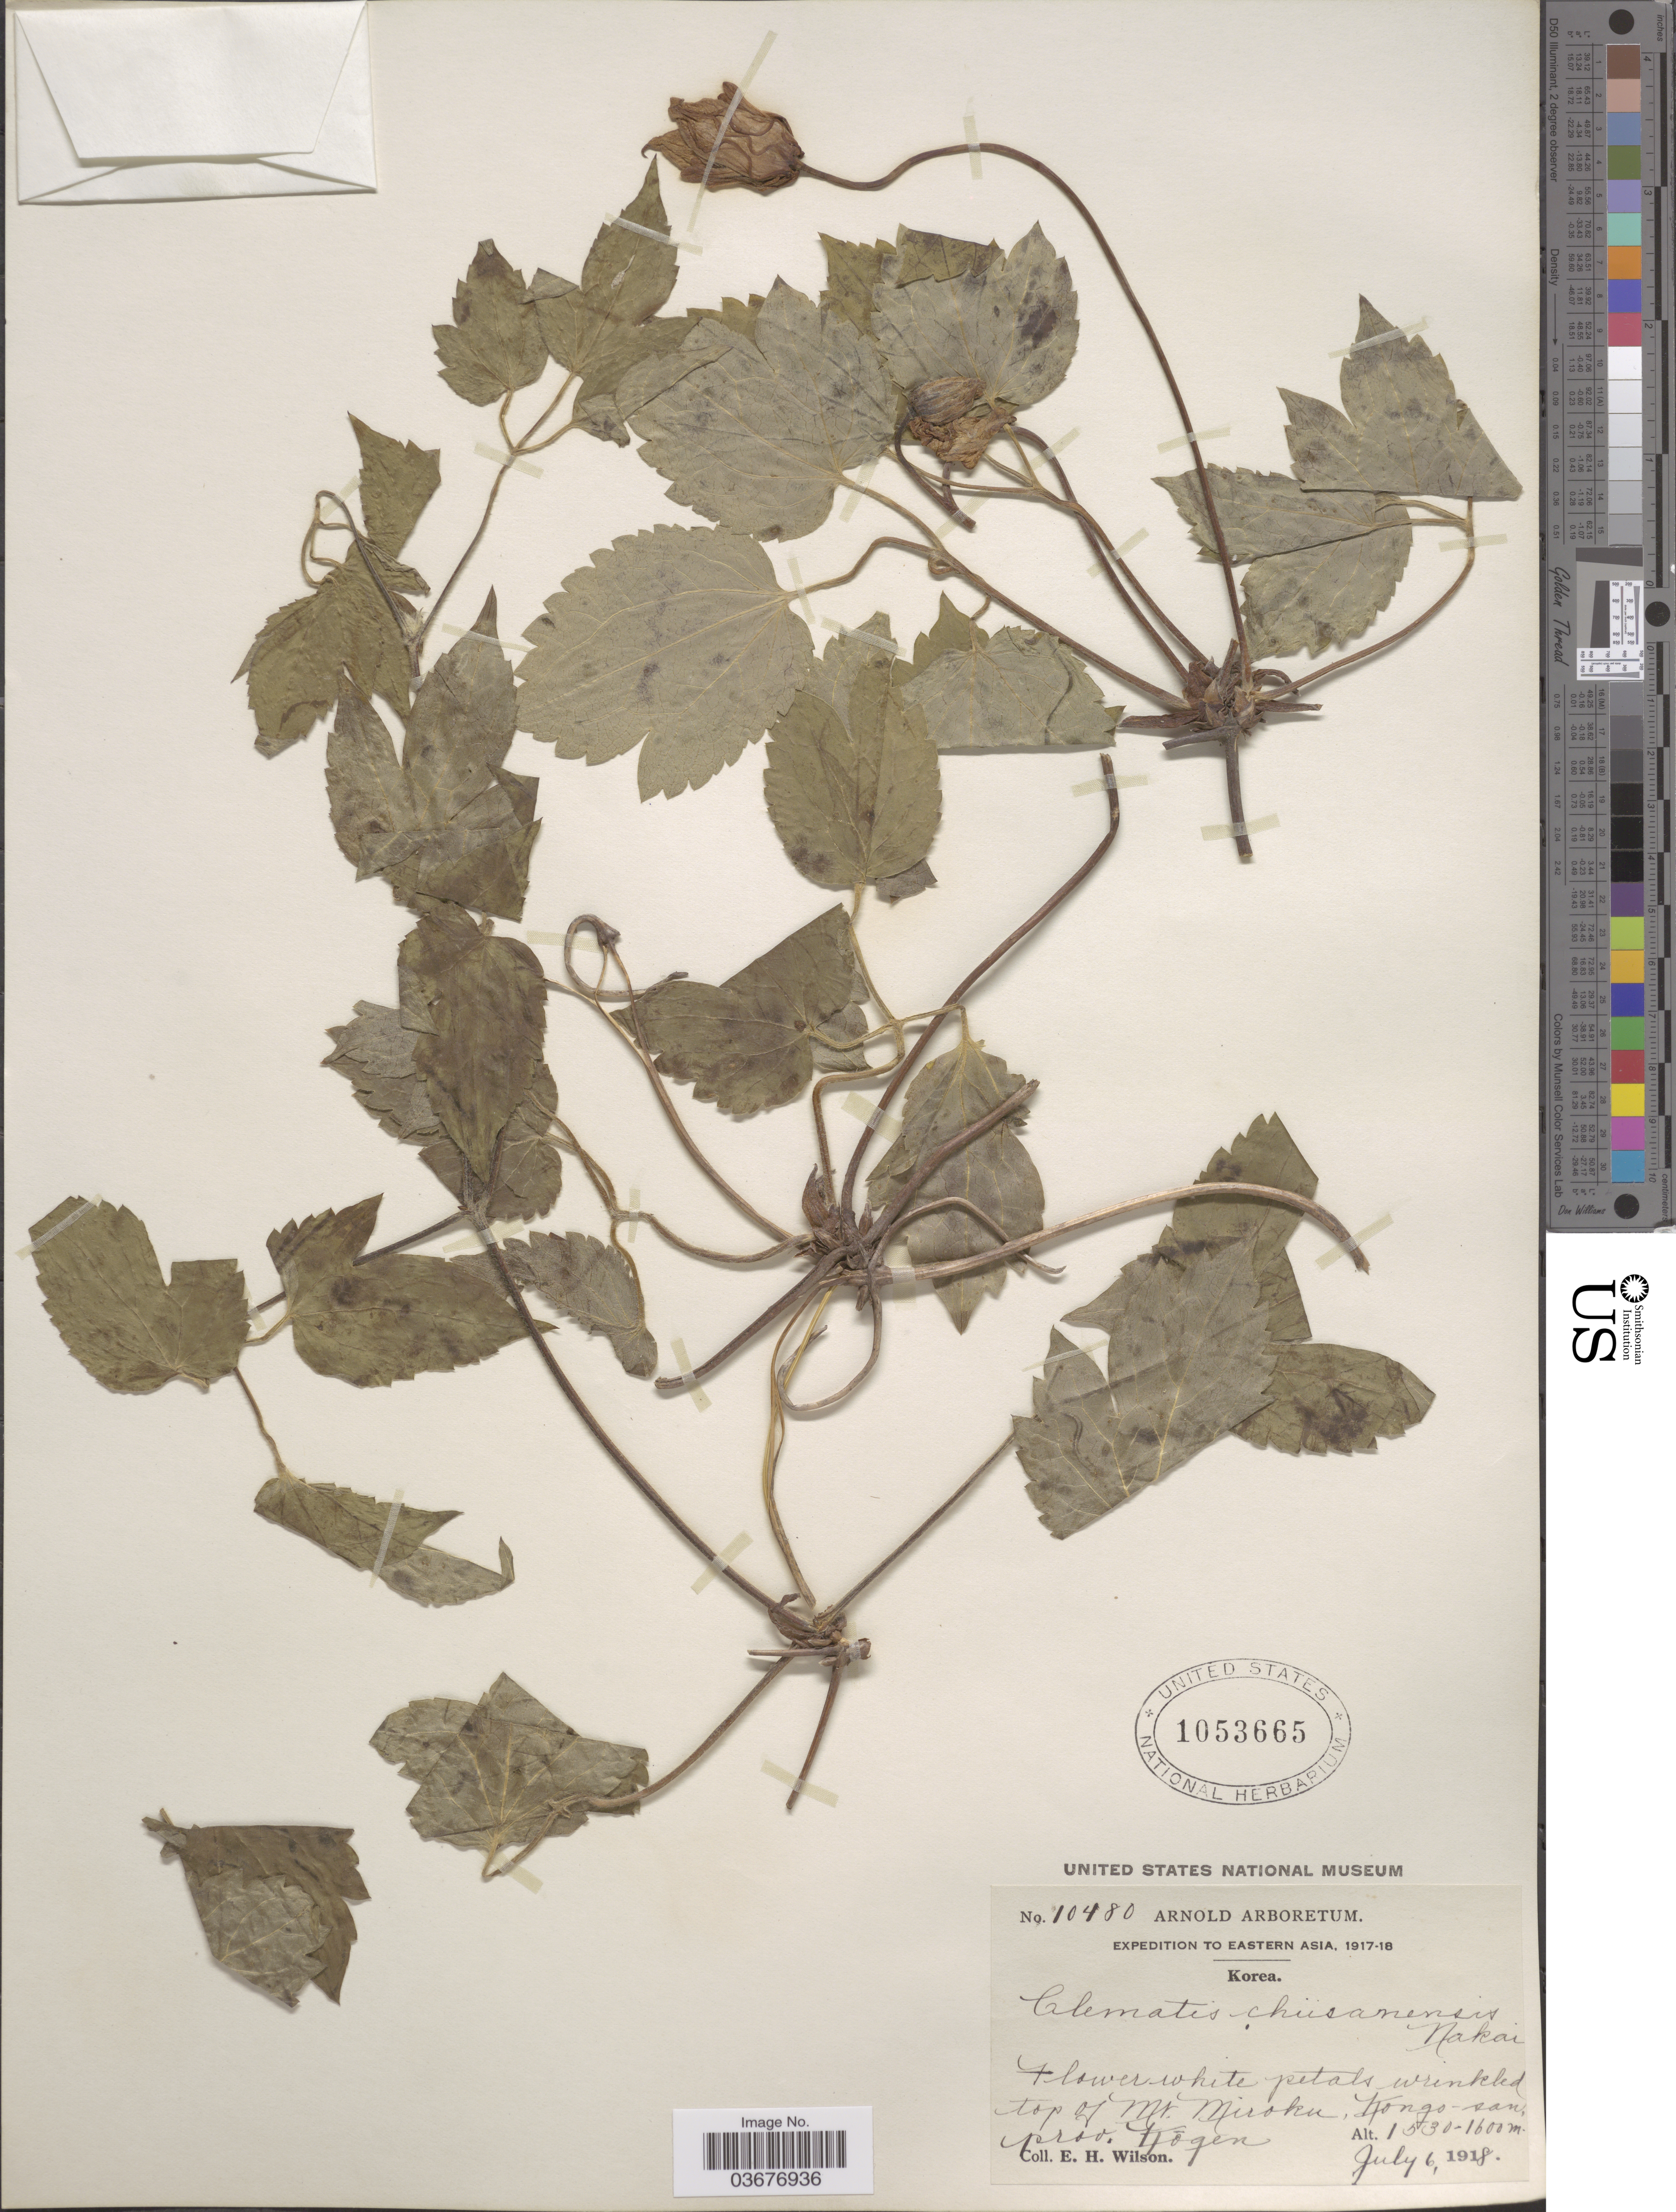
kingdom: Plantae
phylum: Tracheophyta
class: Magnoliopsida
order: Ranunculales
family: Ranunculaceae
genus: Clematis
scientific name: Clematis chiisanensis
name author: Nakai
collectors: E. Wilson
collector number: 10480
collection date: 1918-07-06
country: North Korea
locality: Top of Mt. Miroku, Kongo-san, prov. Kogen.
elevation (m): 1530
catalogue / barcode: US 1053665